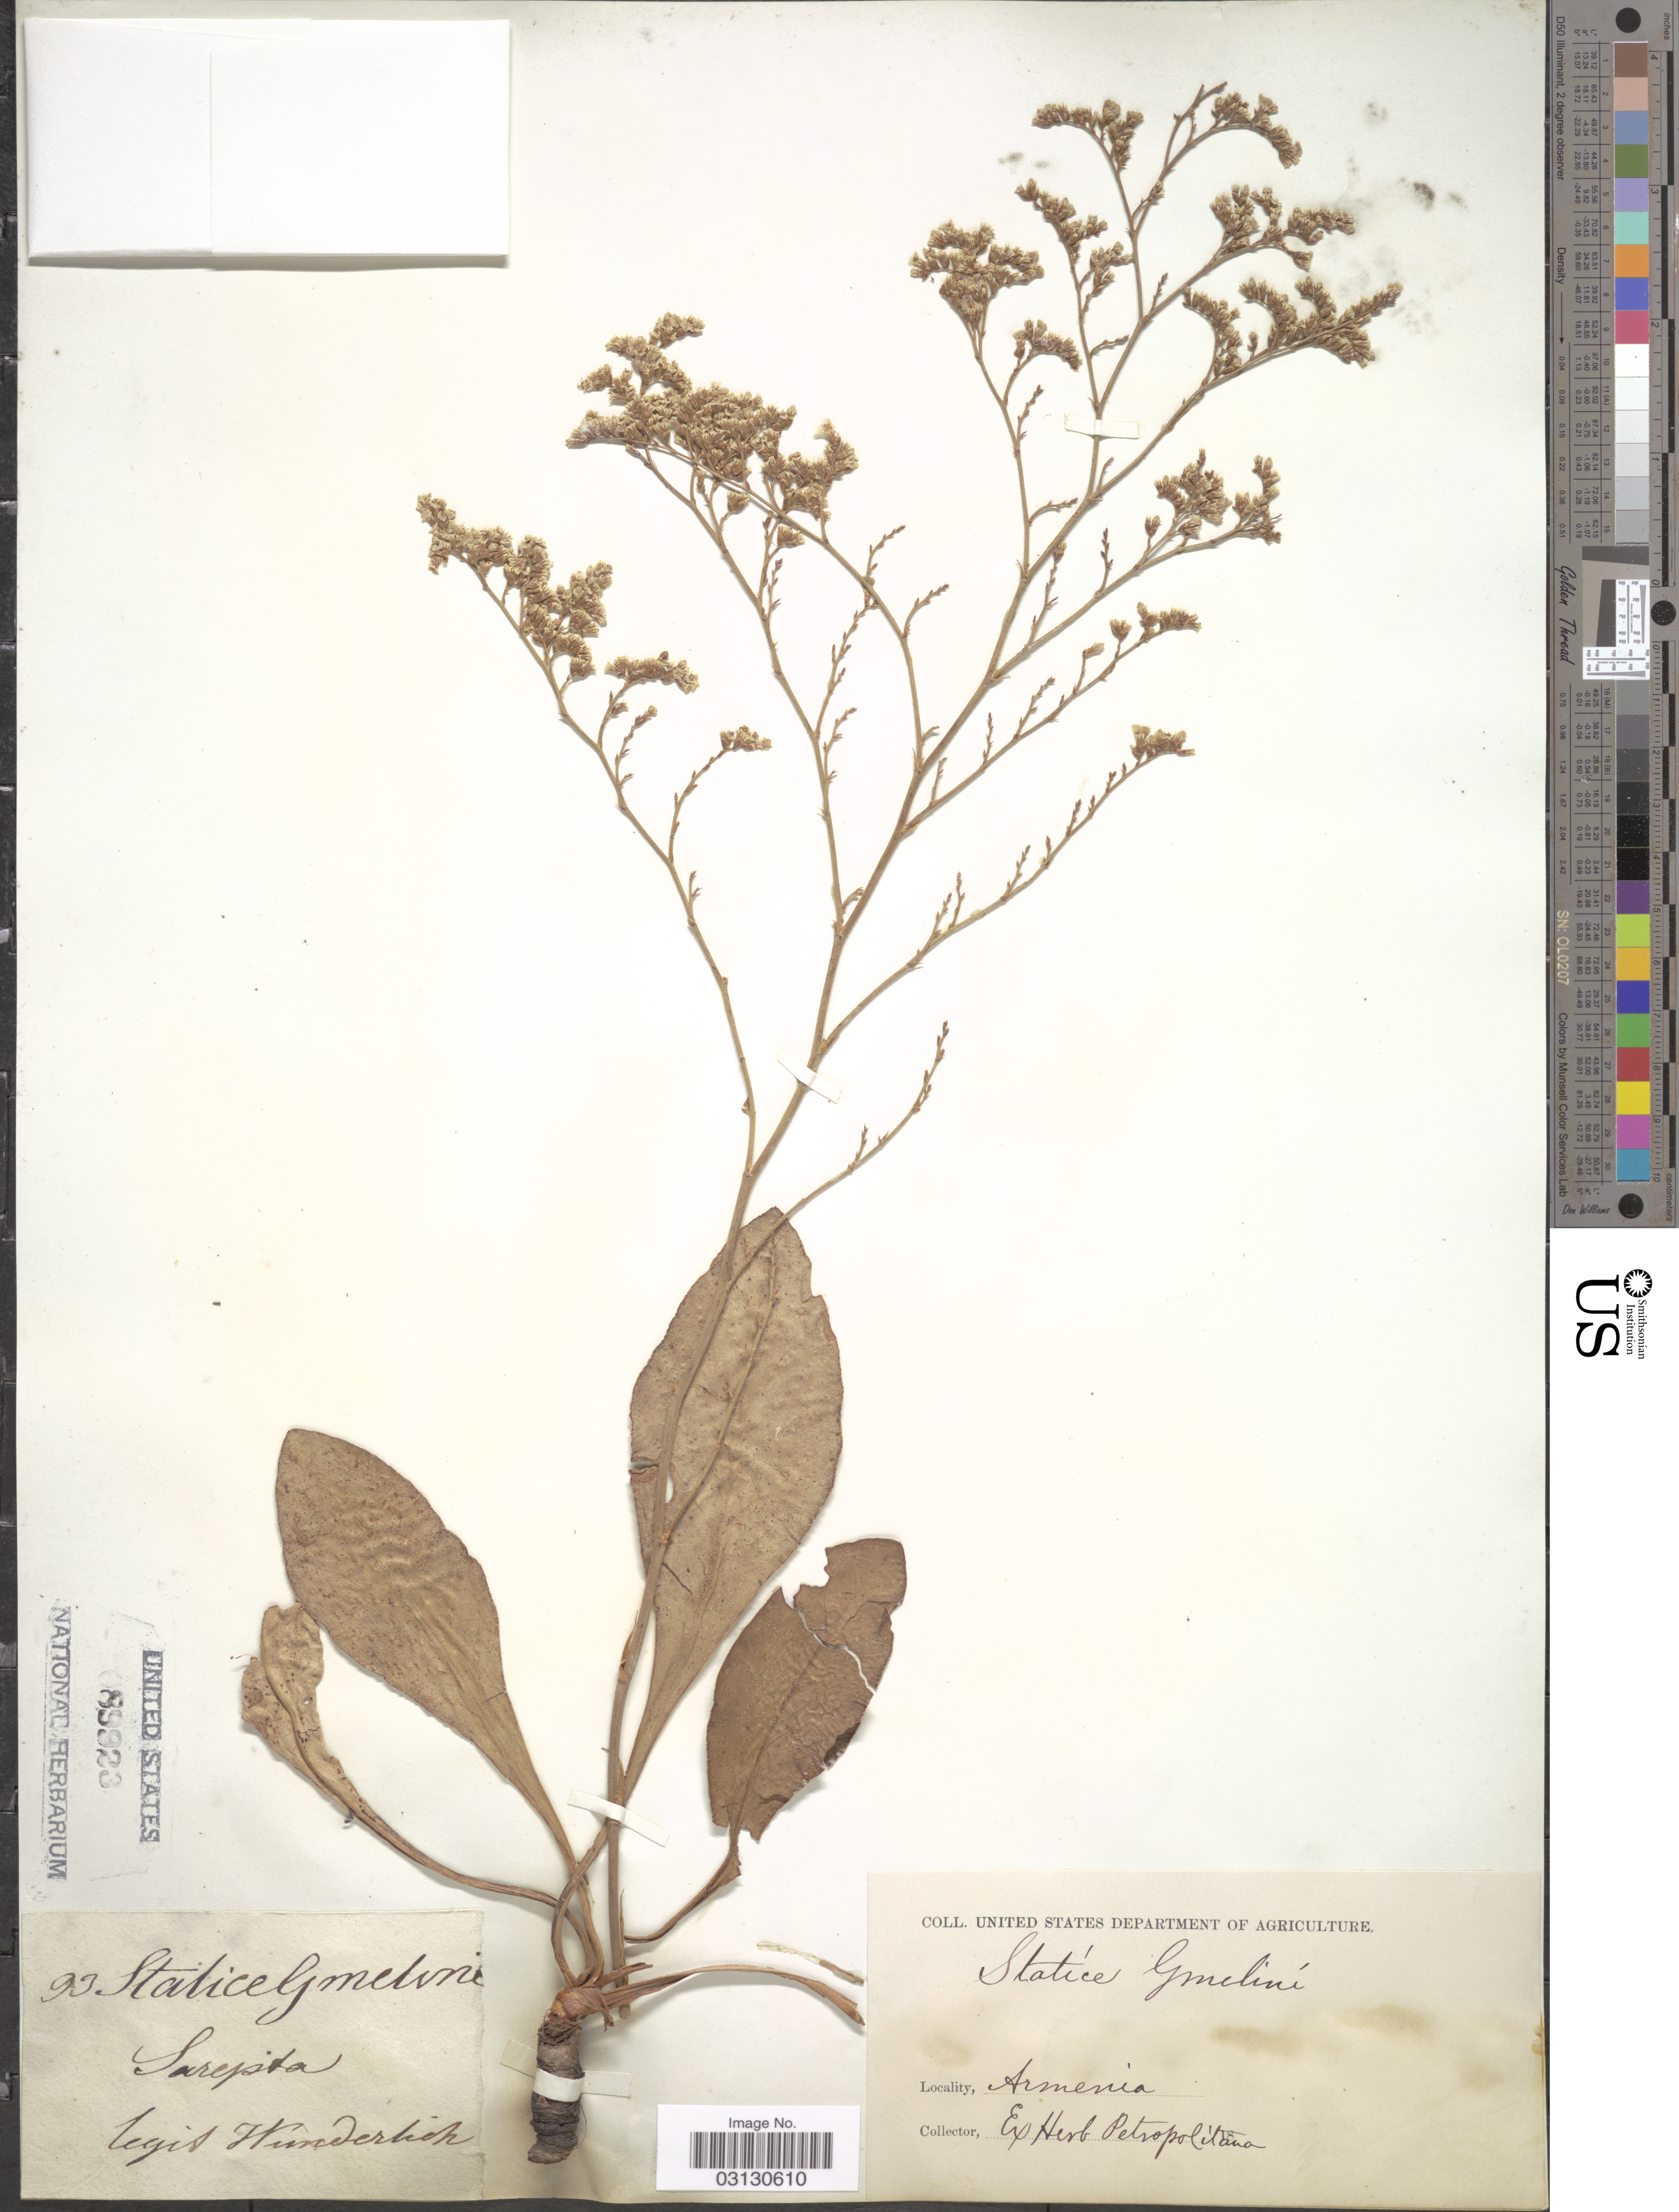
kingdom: Plantae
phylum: Tracheophyta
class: Magnoliopsida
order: Caryophyllales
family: Plumbaginaceae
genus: Limonium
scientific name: Limonium gmelinii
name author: (Willd.) Kuntze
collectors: Wunderlich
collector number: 93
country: Russian Federation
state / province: Volgograd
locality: Sarepta.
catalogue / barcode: US 89923